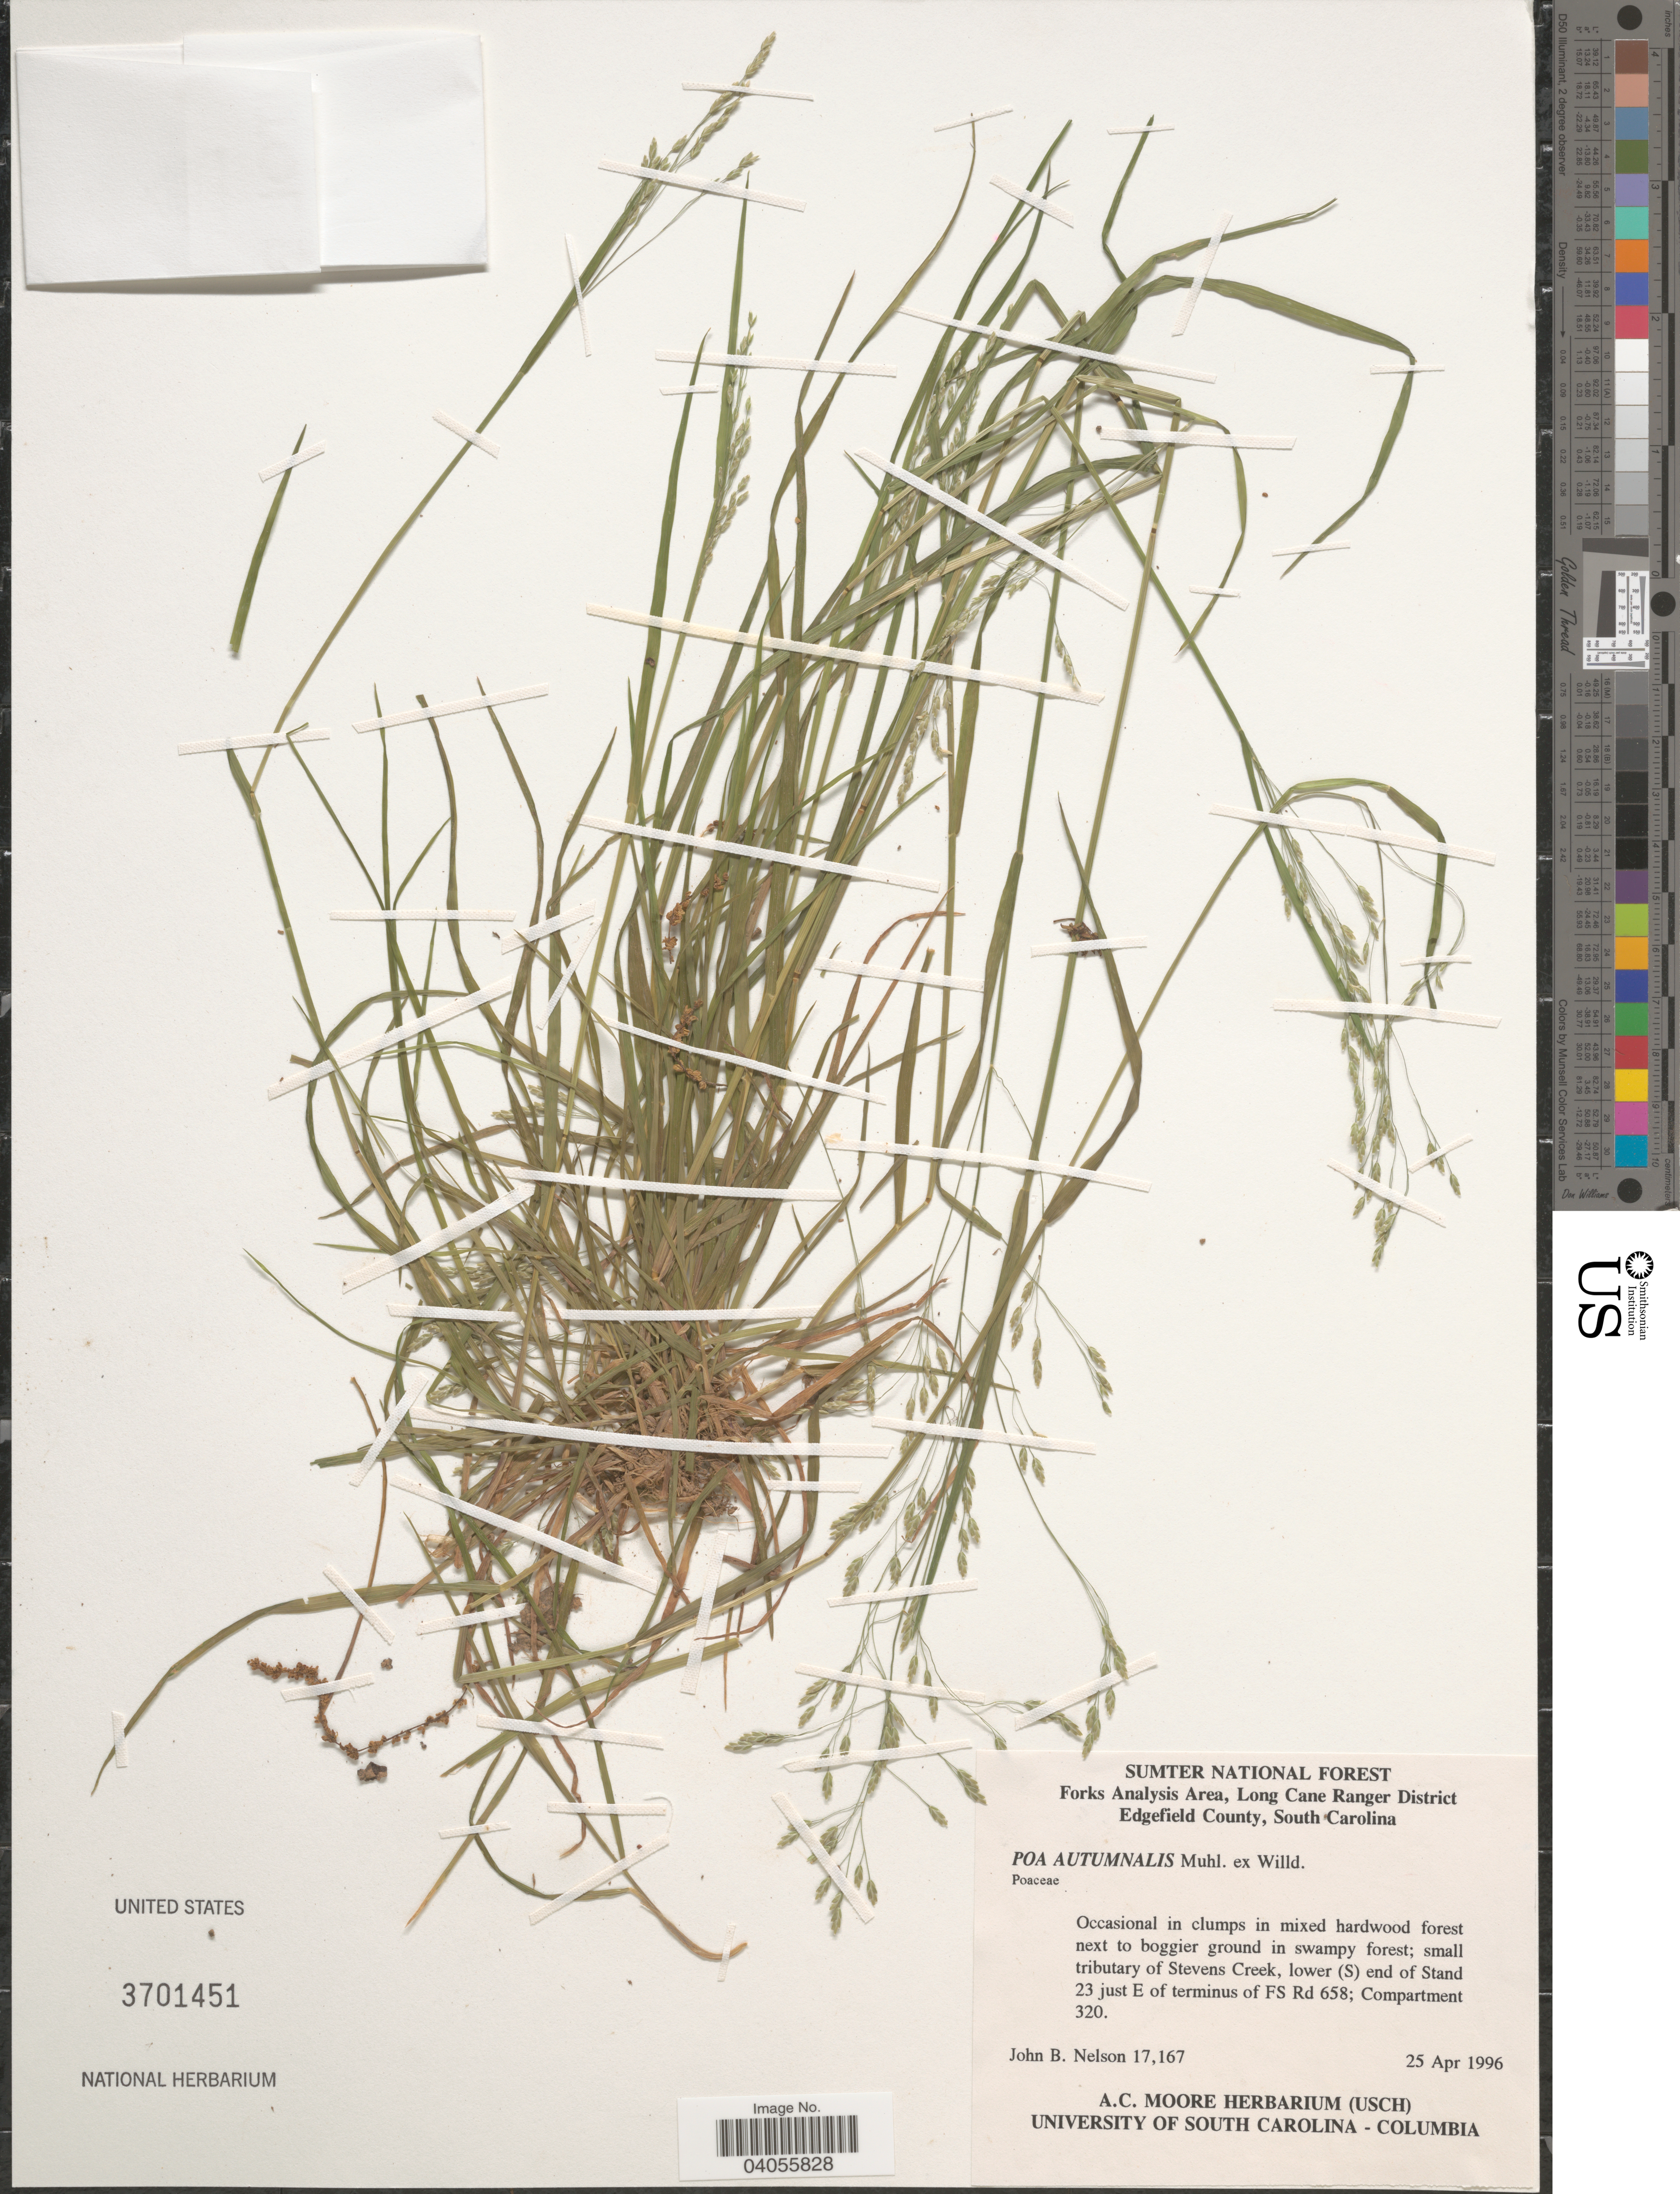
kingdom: Plantae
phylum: Tracheophyta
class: Liliopsida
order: Poales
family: Poaceae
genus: Poa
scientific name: Poa autumnalis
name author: Muhl. ex Elliott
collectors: J. B. Nelson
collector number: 17167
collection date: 1996-04-25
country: United States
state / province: South Carolina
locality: Sumter National Forest. Forks Analysis Area, Long Cane Ranger District. Edgefield County. Occasional in clumps in mixed hardwood forest next to boggier ground in swampy forest; small tributary of Stevens Creek, lower (S) end of Stand 23 just E of terminus of FS Rd 658; Compartment 320.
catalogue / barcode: US 3701451